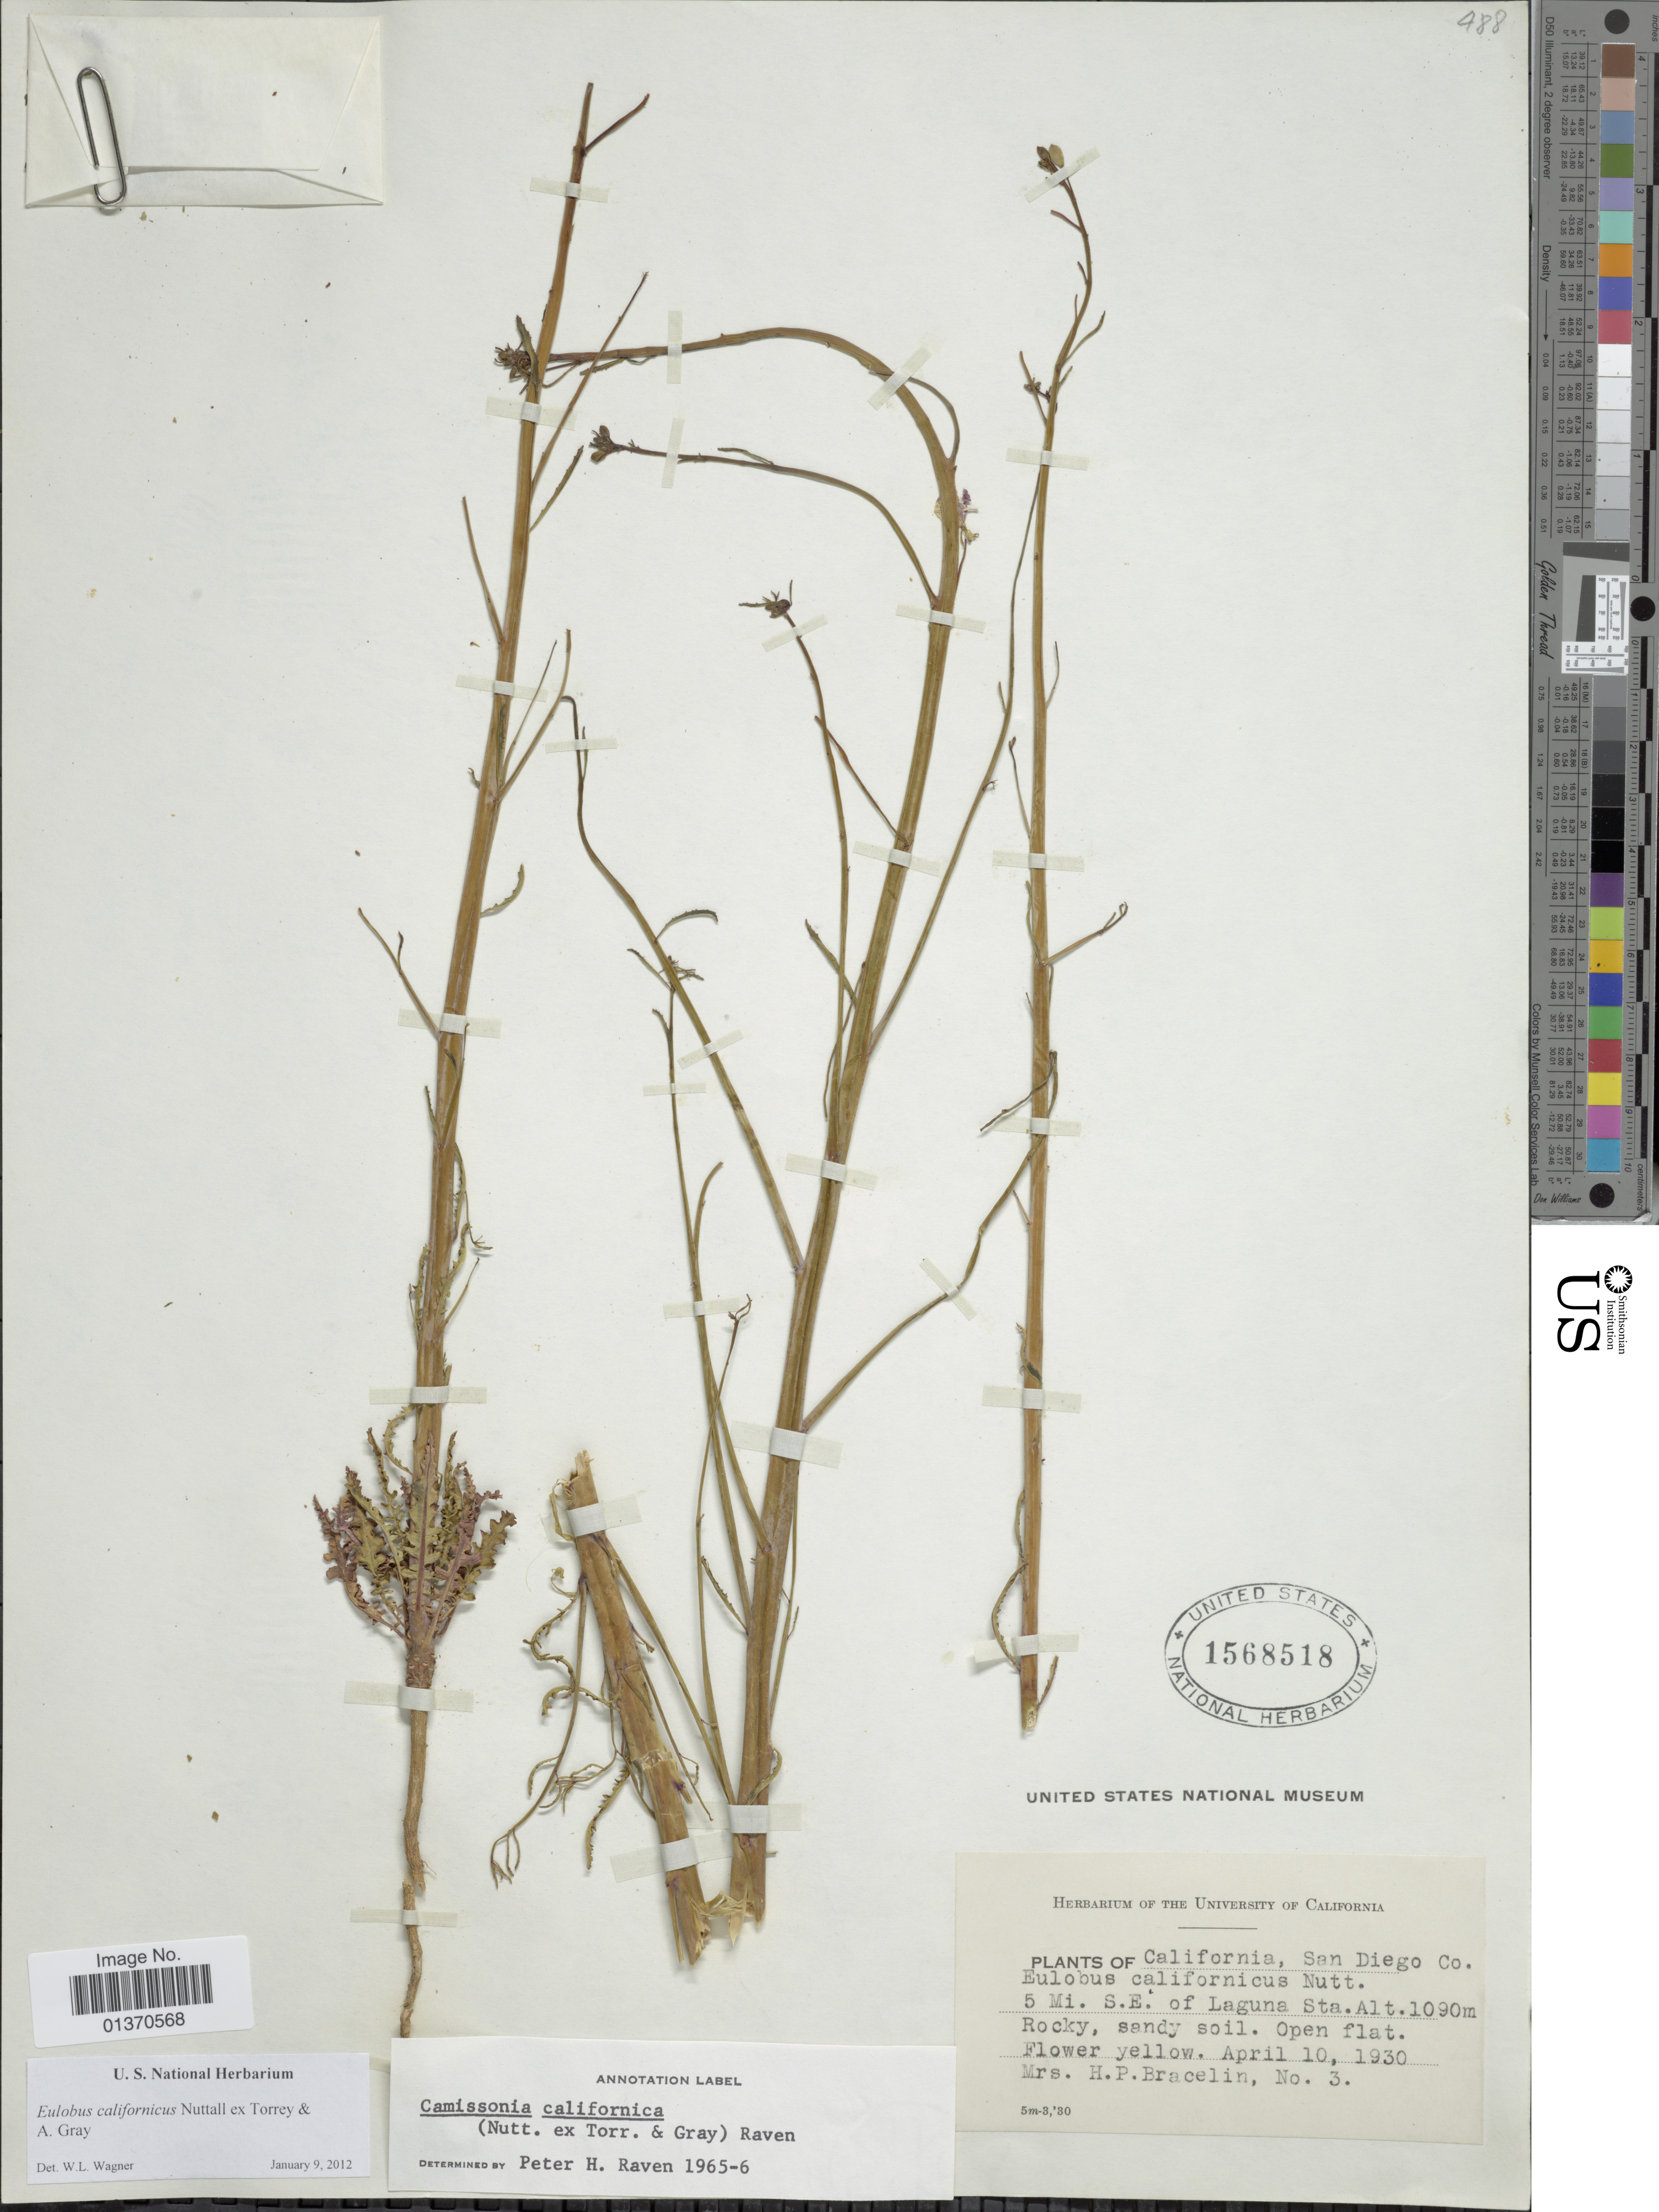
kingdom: Plantae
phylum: Tracheophyta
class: Magnoliopsida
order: Myrtales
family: Onagraceae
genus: Eulobus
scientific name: Eulobus californicus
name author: Nutt. ex Torr. & A. Gray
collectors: H. Bracelin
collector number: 3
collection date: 1930-04-10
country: United States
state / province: California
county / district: San Diego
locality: San Diego Co., 5 Mi. S.E. of Laguna Sta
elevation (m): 1090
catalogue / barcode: US 1568518